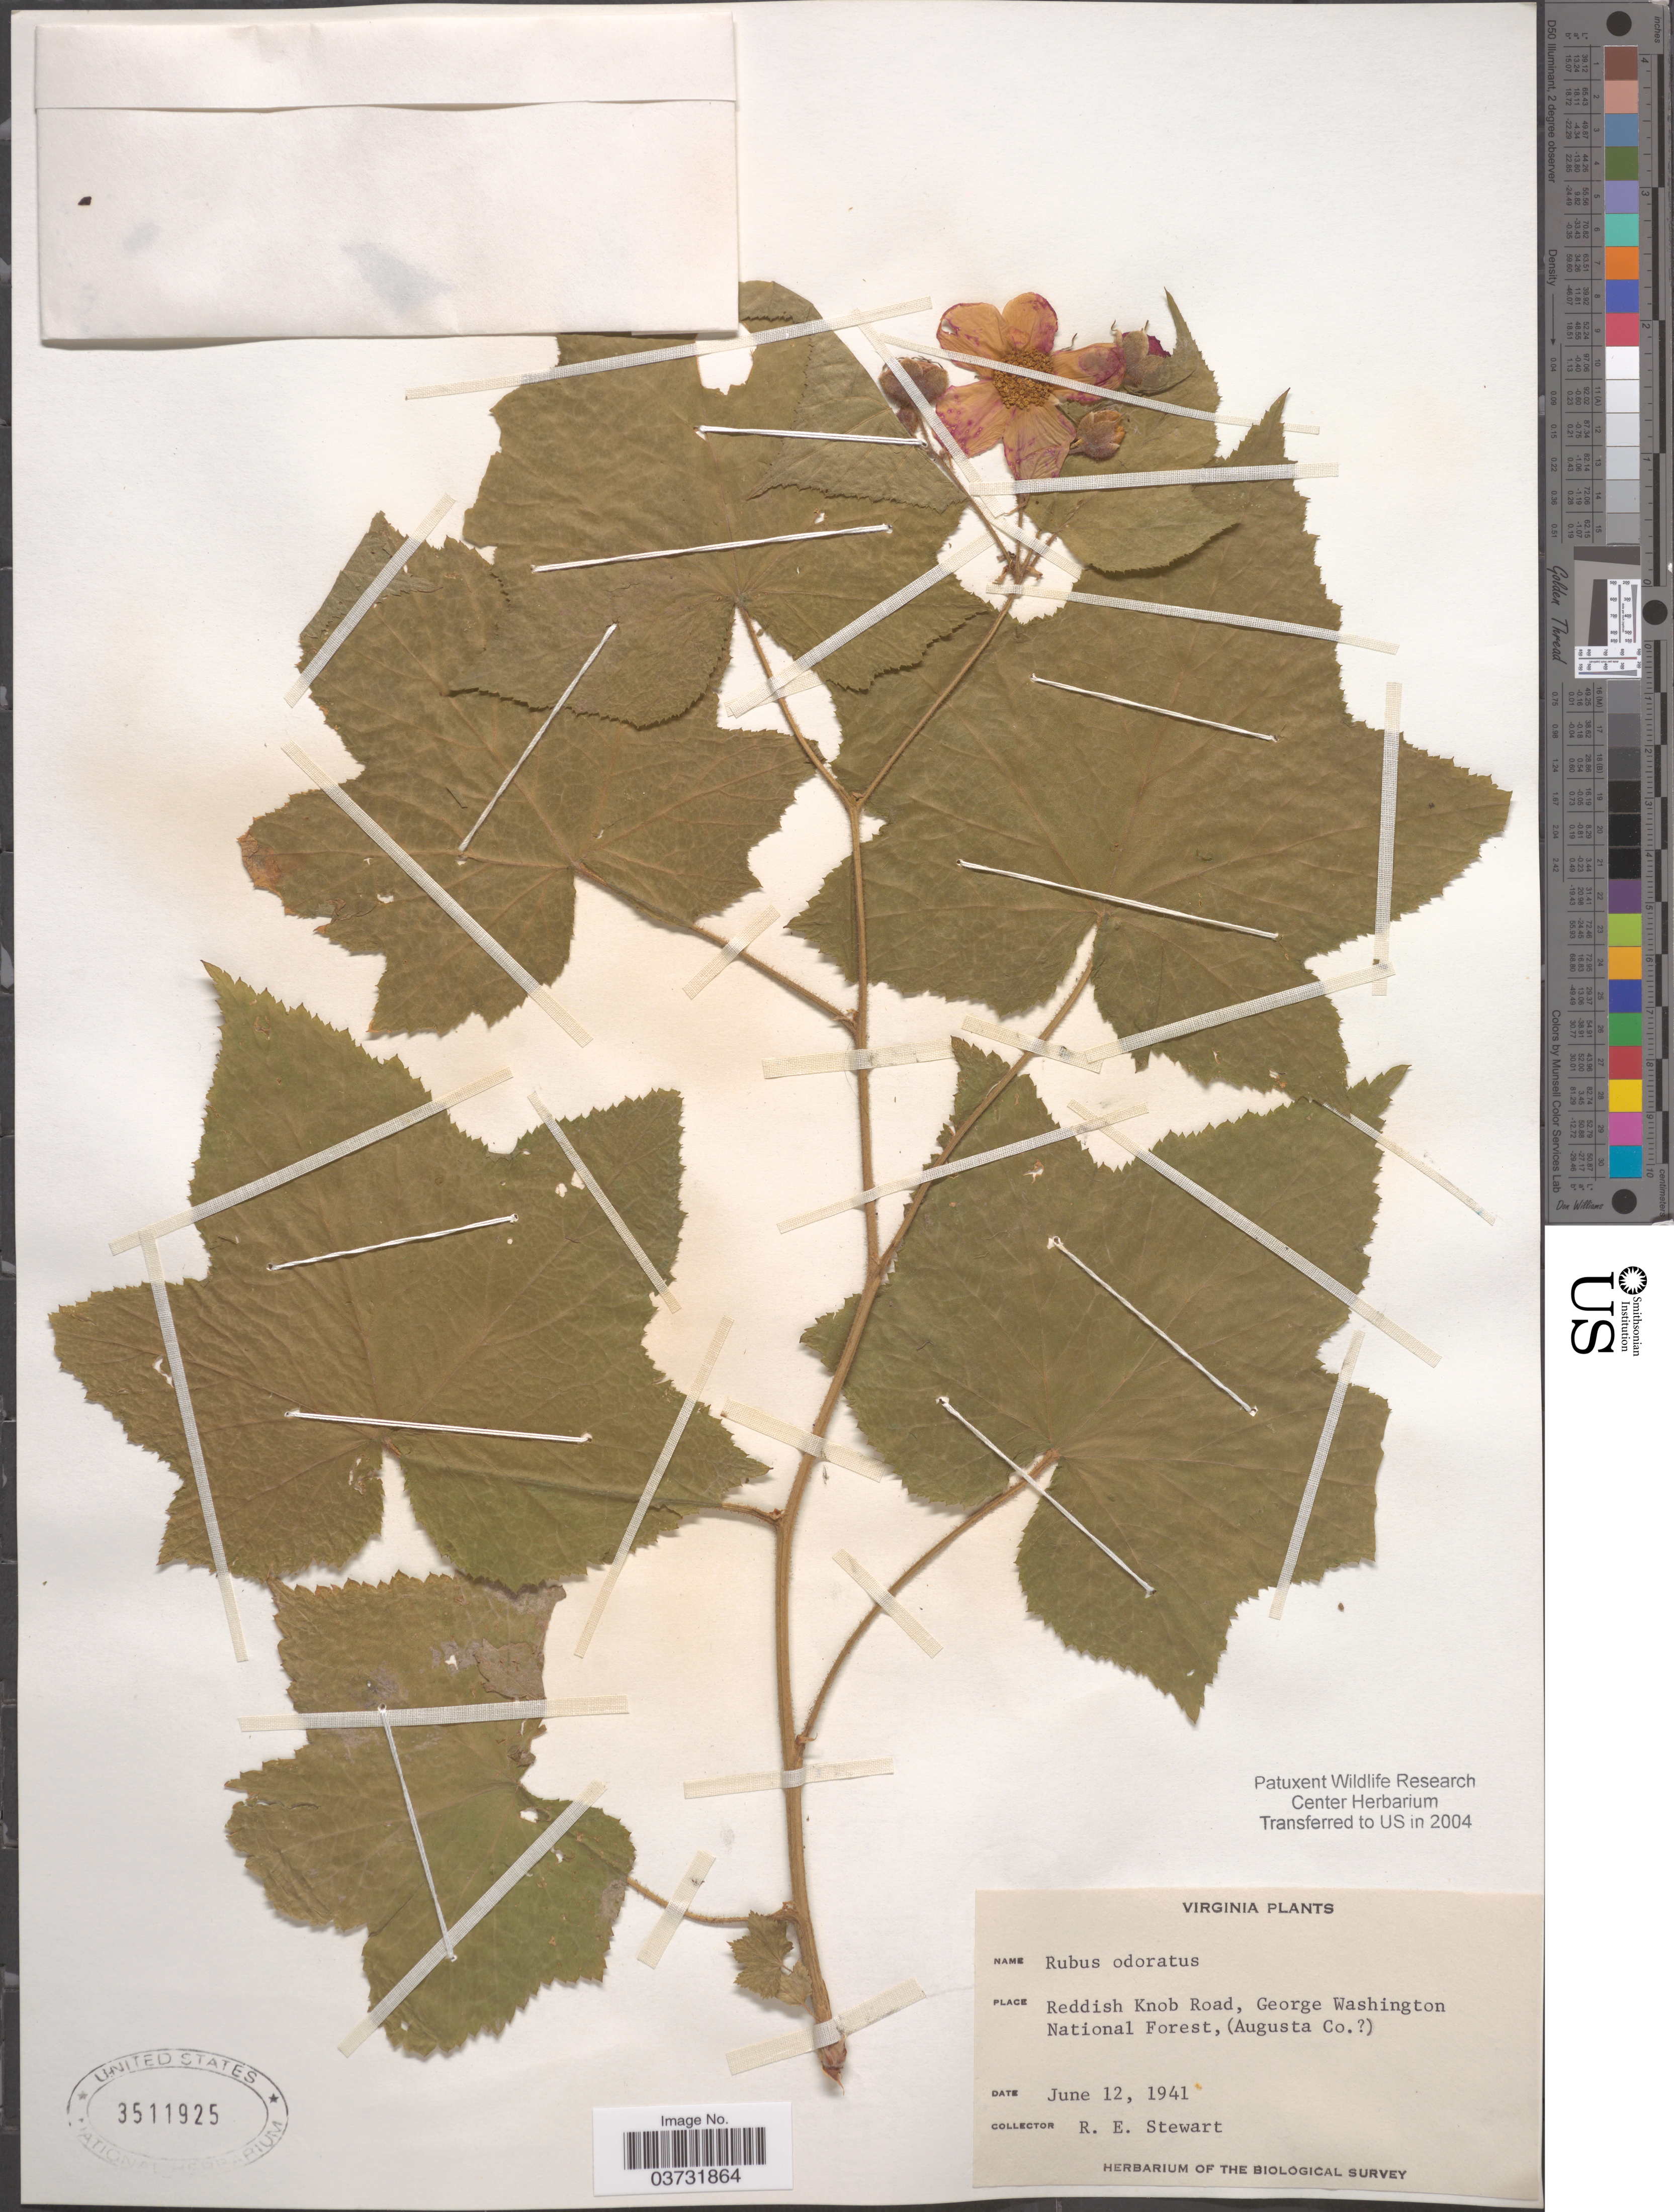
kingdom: Plantae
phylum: Tracheophyta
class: Magnoliopsida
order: Rosales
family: Rosaceae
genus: Rubus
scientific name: Rubus odoratus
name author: L.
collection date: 1941-06-12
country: United States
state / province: Virginia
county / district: Augusta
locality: Reddish Knob Road, George Washington National Forest, (Augusta Co. [unsure placement]).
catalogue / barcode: US 3511925